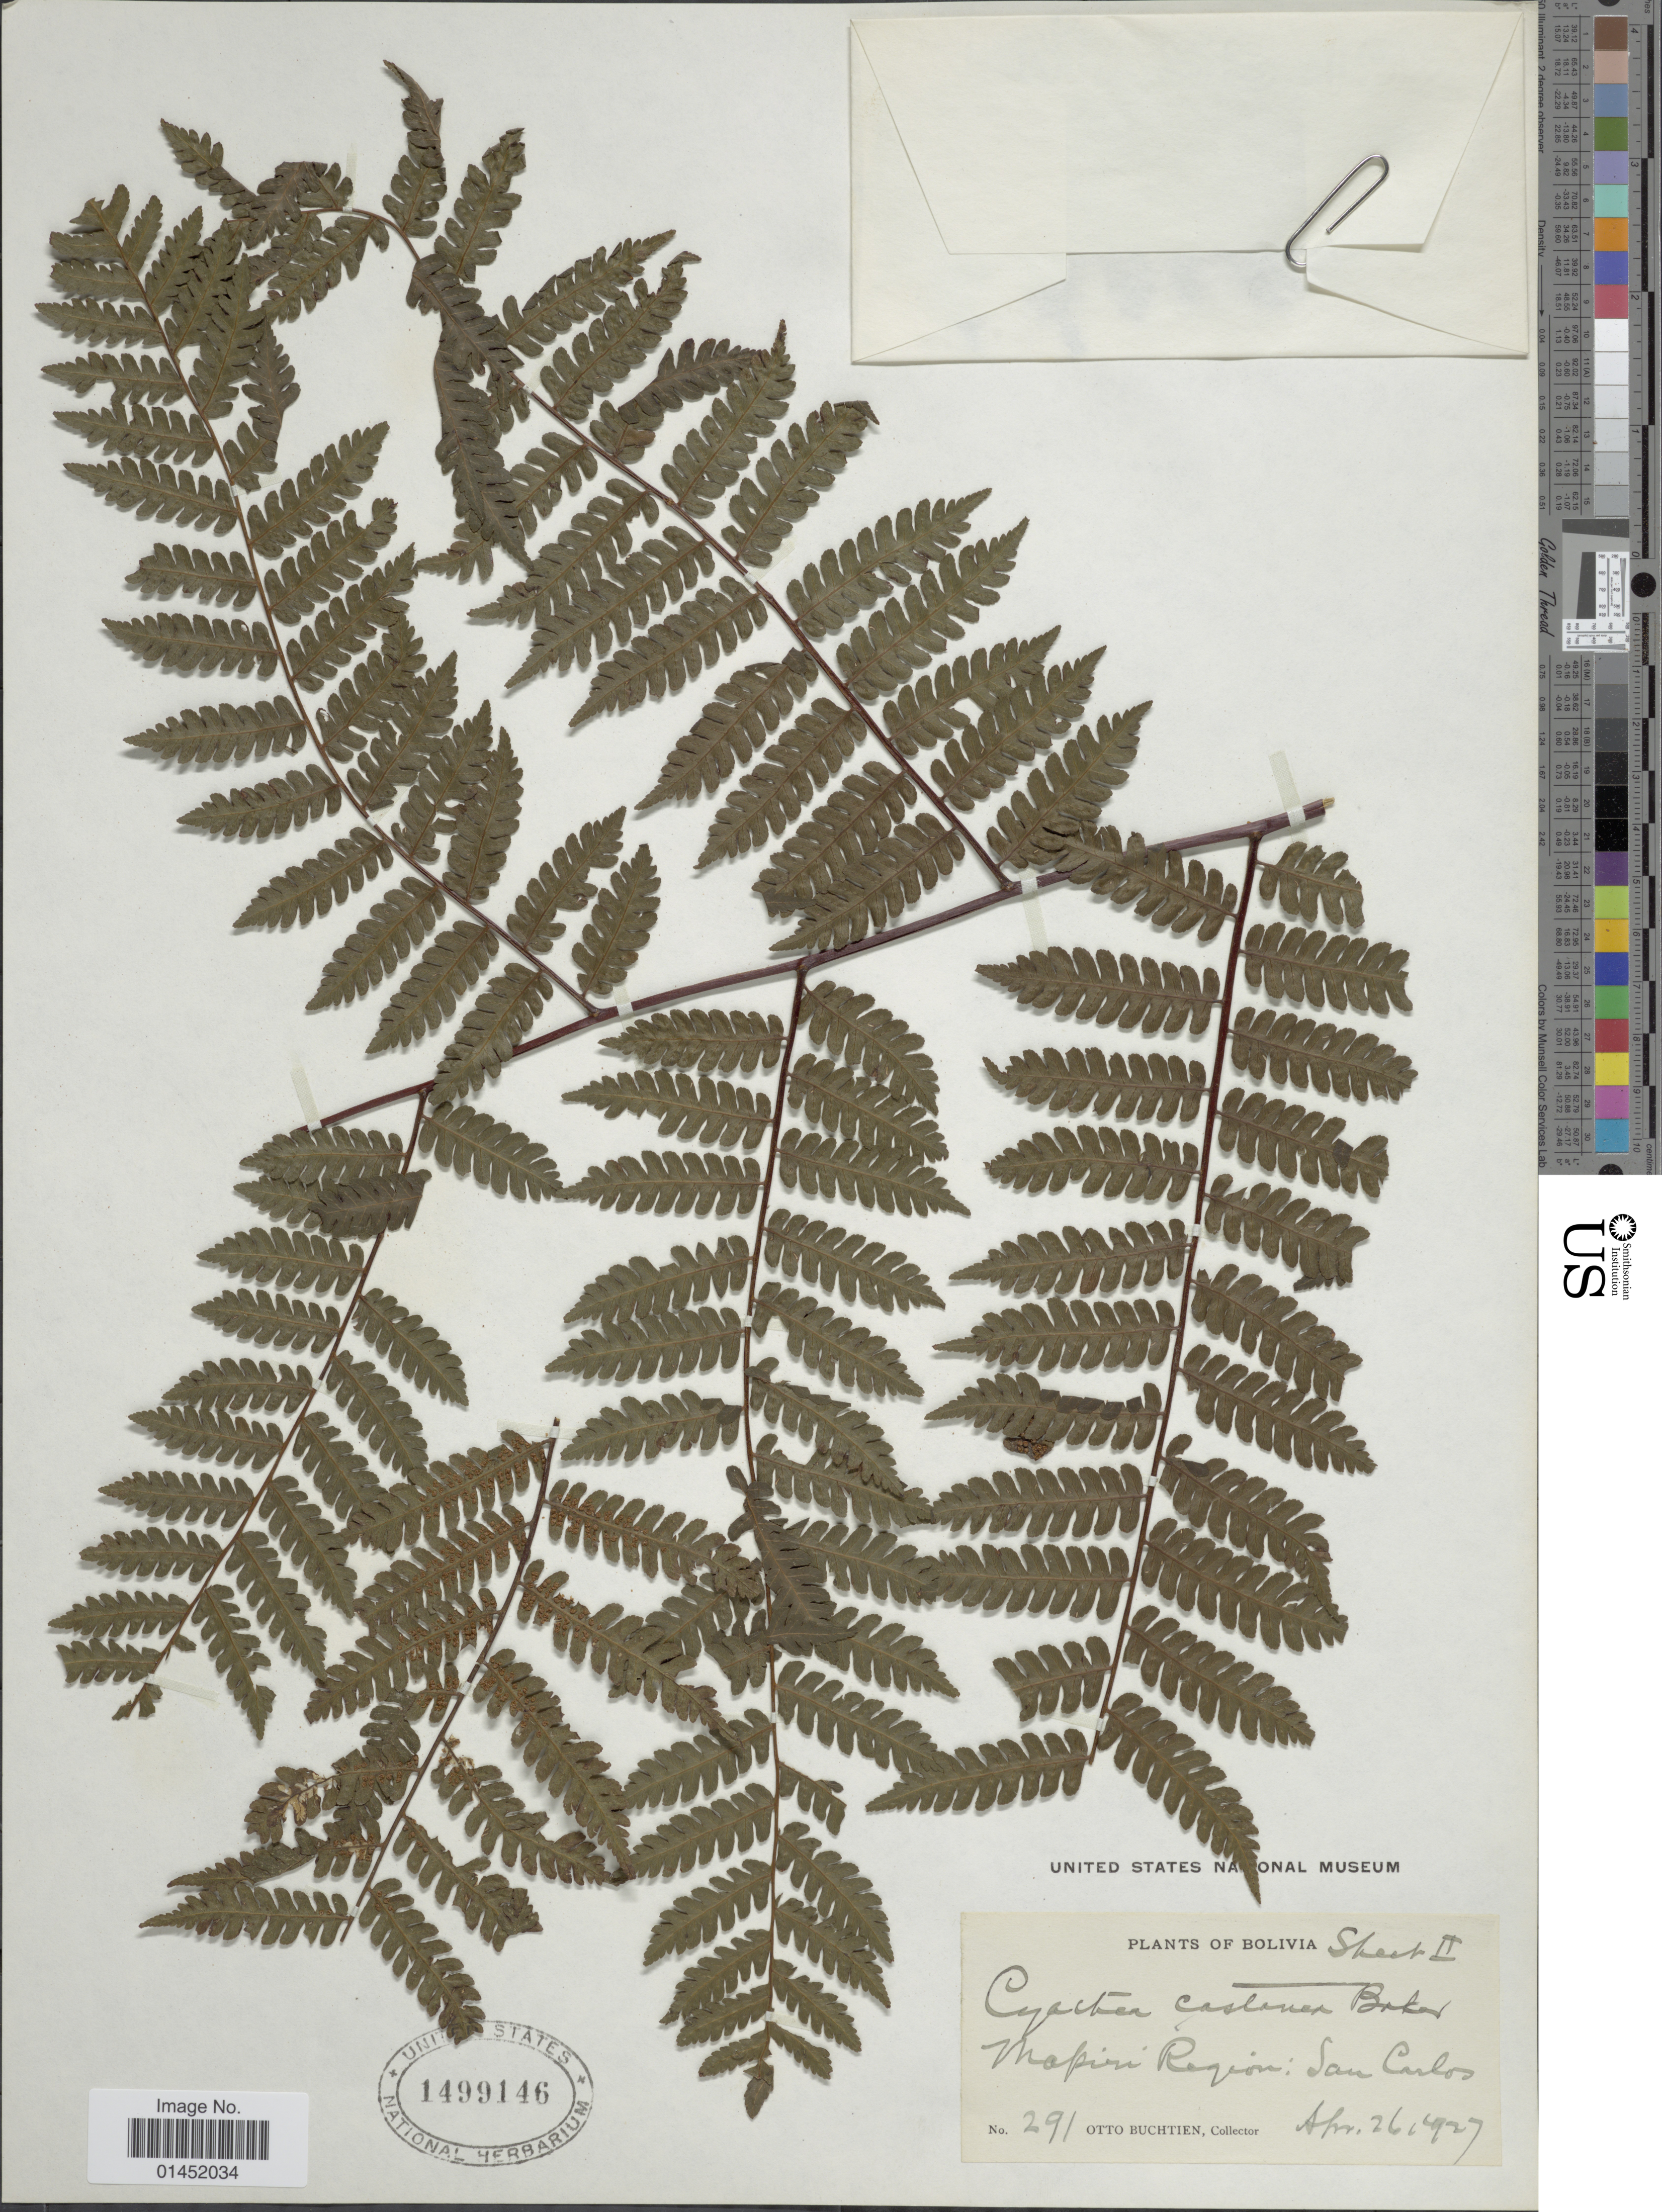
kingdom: Plantae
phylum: Tracheophyta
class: Polypodiopsida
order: Cyatheales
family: Cyatheaceae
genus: Cyathea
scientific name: Cyathea lechleri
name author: Mett.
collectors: O. Buchtien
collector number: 291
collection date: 1927-04-26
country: Bolivia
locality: Mapiri Region, San Carlos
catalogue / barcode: US 1499146